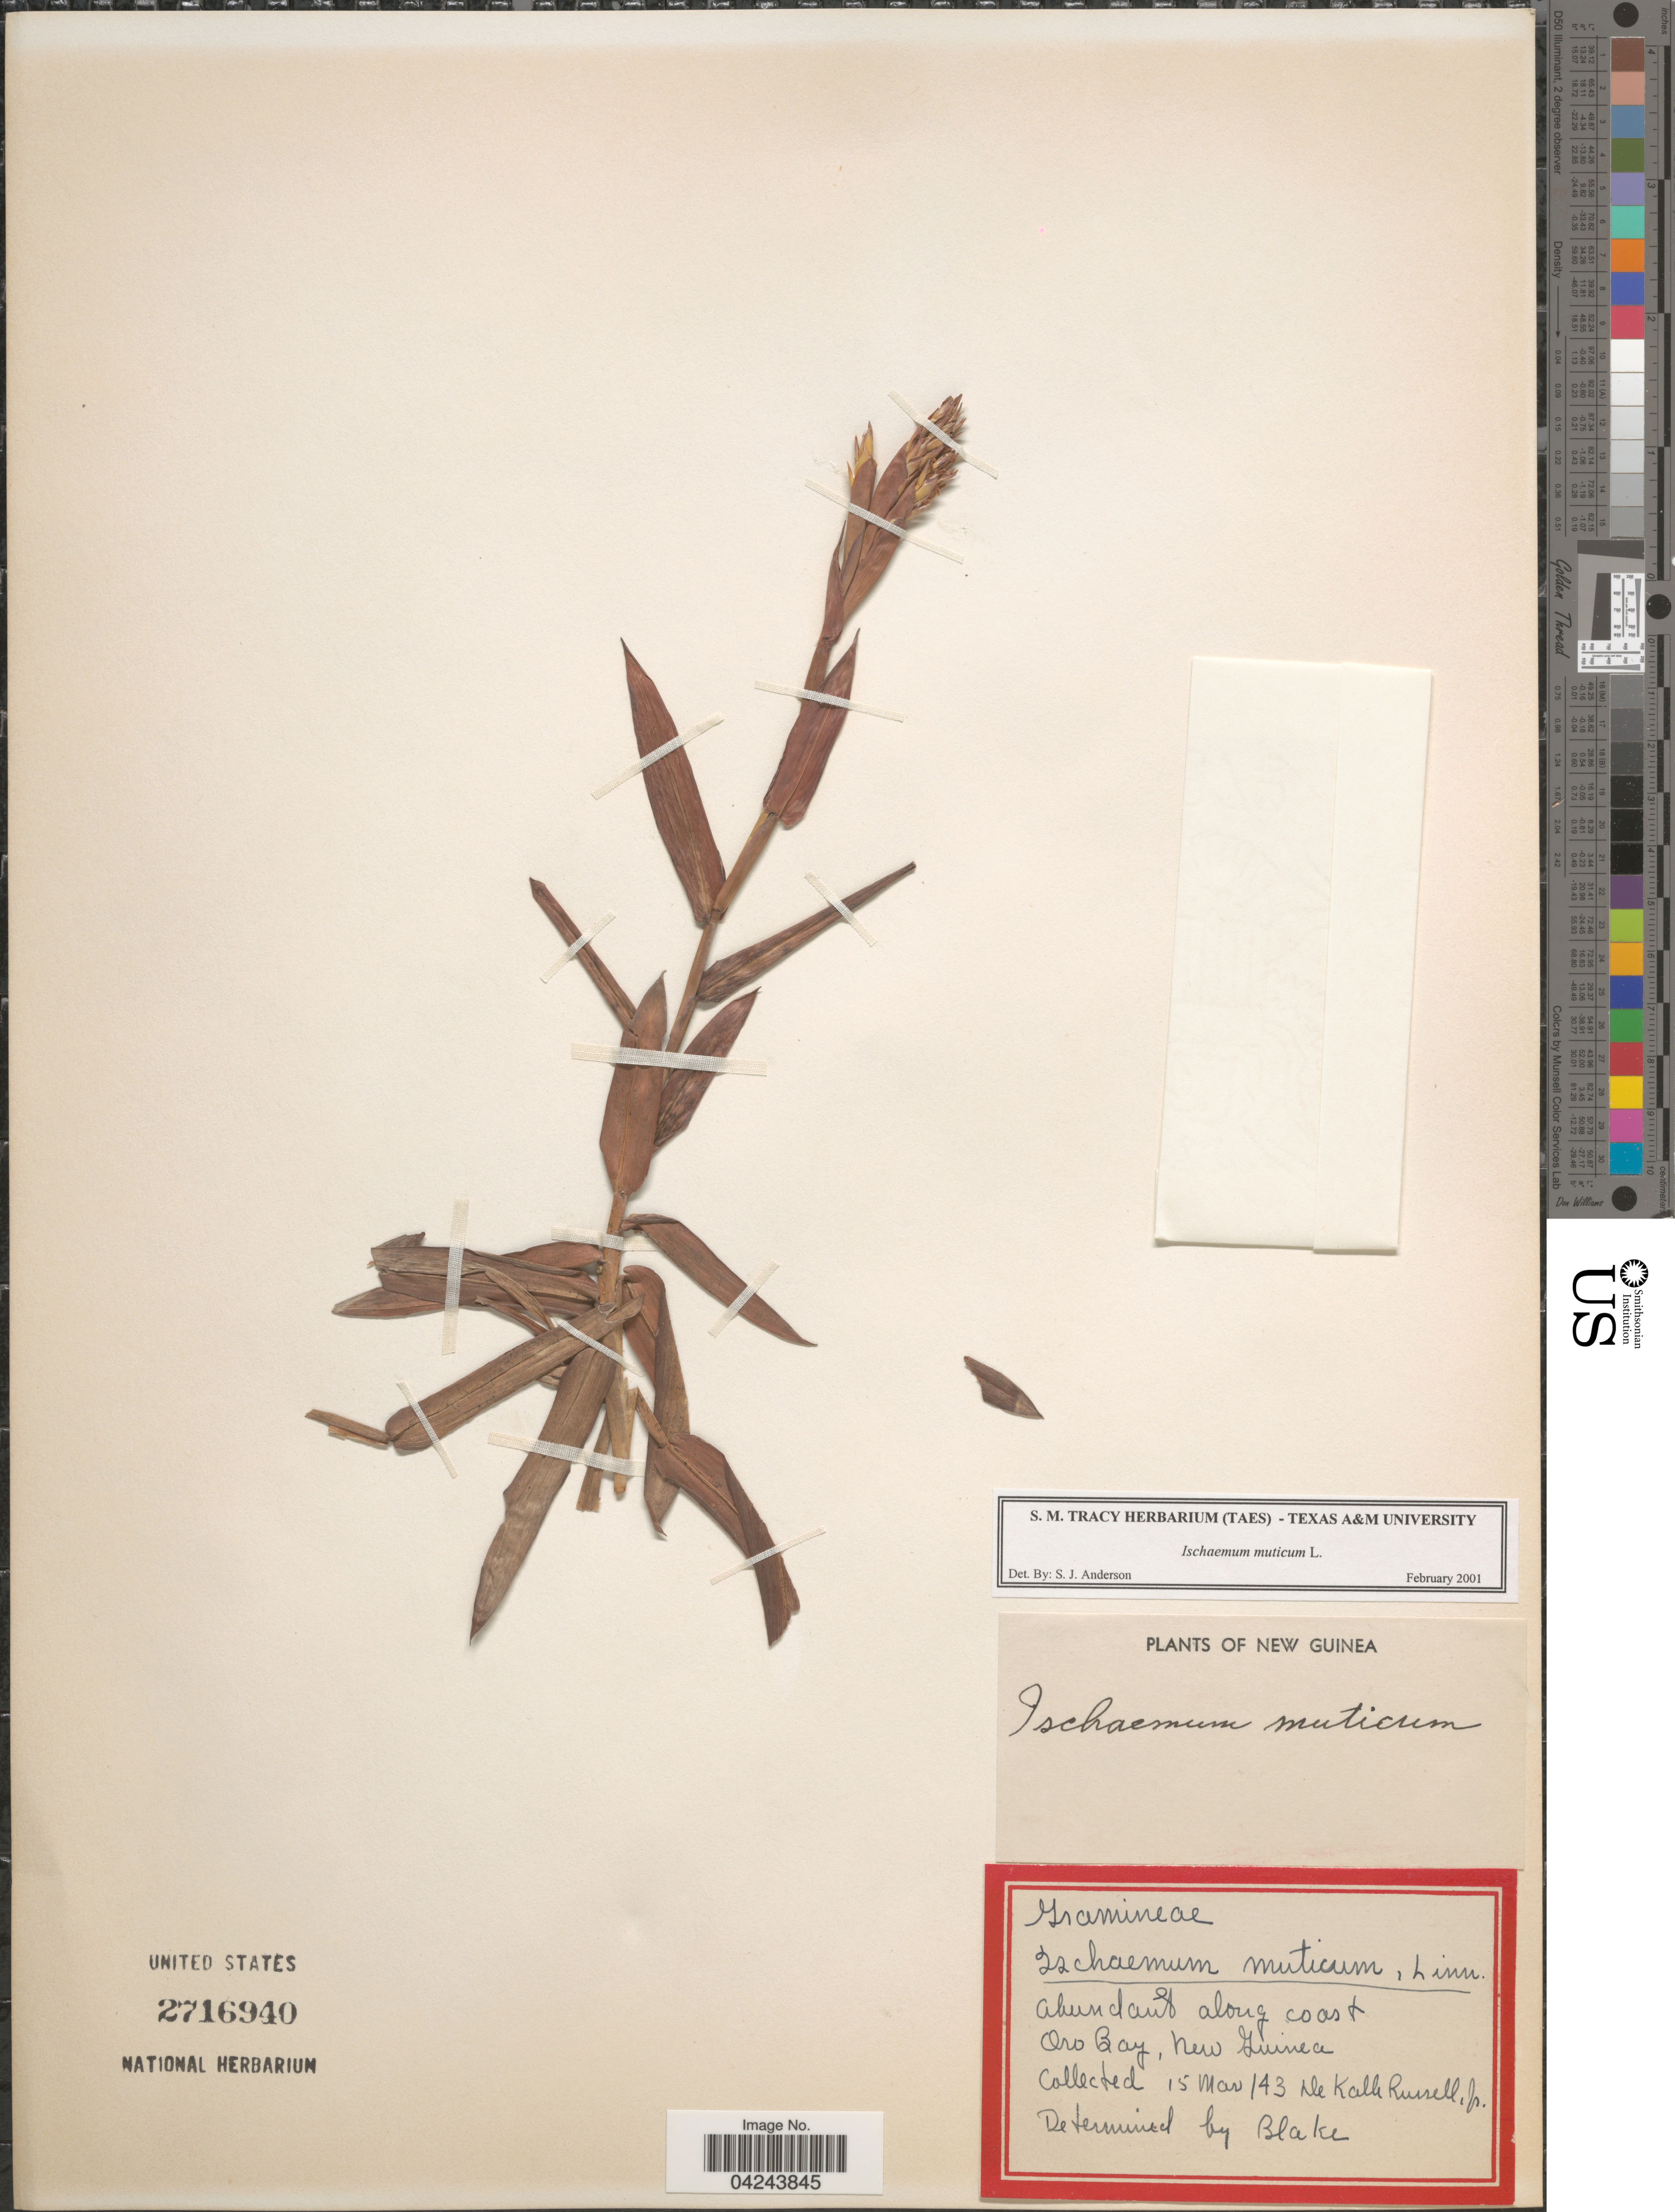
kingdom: Plantae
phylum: Tracheophyta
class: Liliopsida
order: Poales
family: Poaceae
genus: Ischaemum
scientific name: Ischaemum muticum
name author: L.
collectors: R. Dekalle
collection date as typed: Transcribed d/m/y: 15/3/43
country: Papua New Guinea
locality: Abundant along coast Oro Bay, New Guinea.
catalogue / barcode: US 2716940